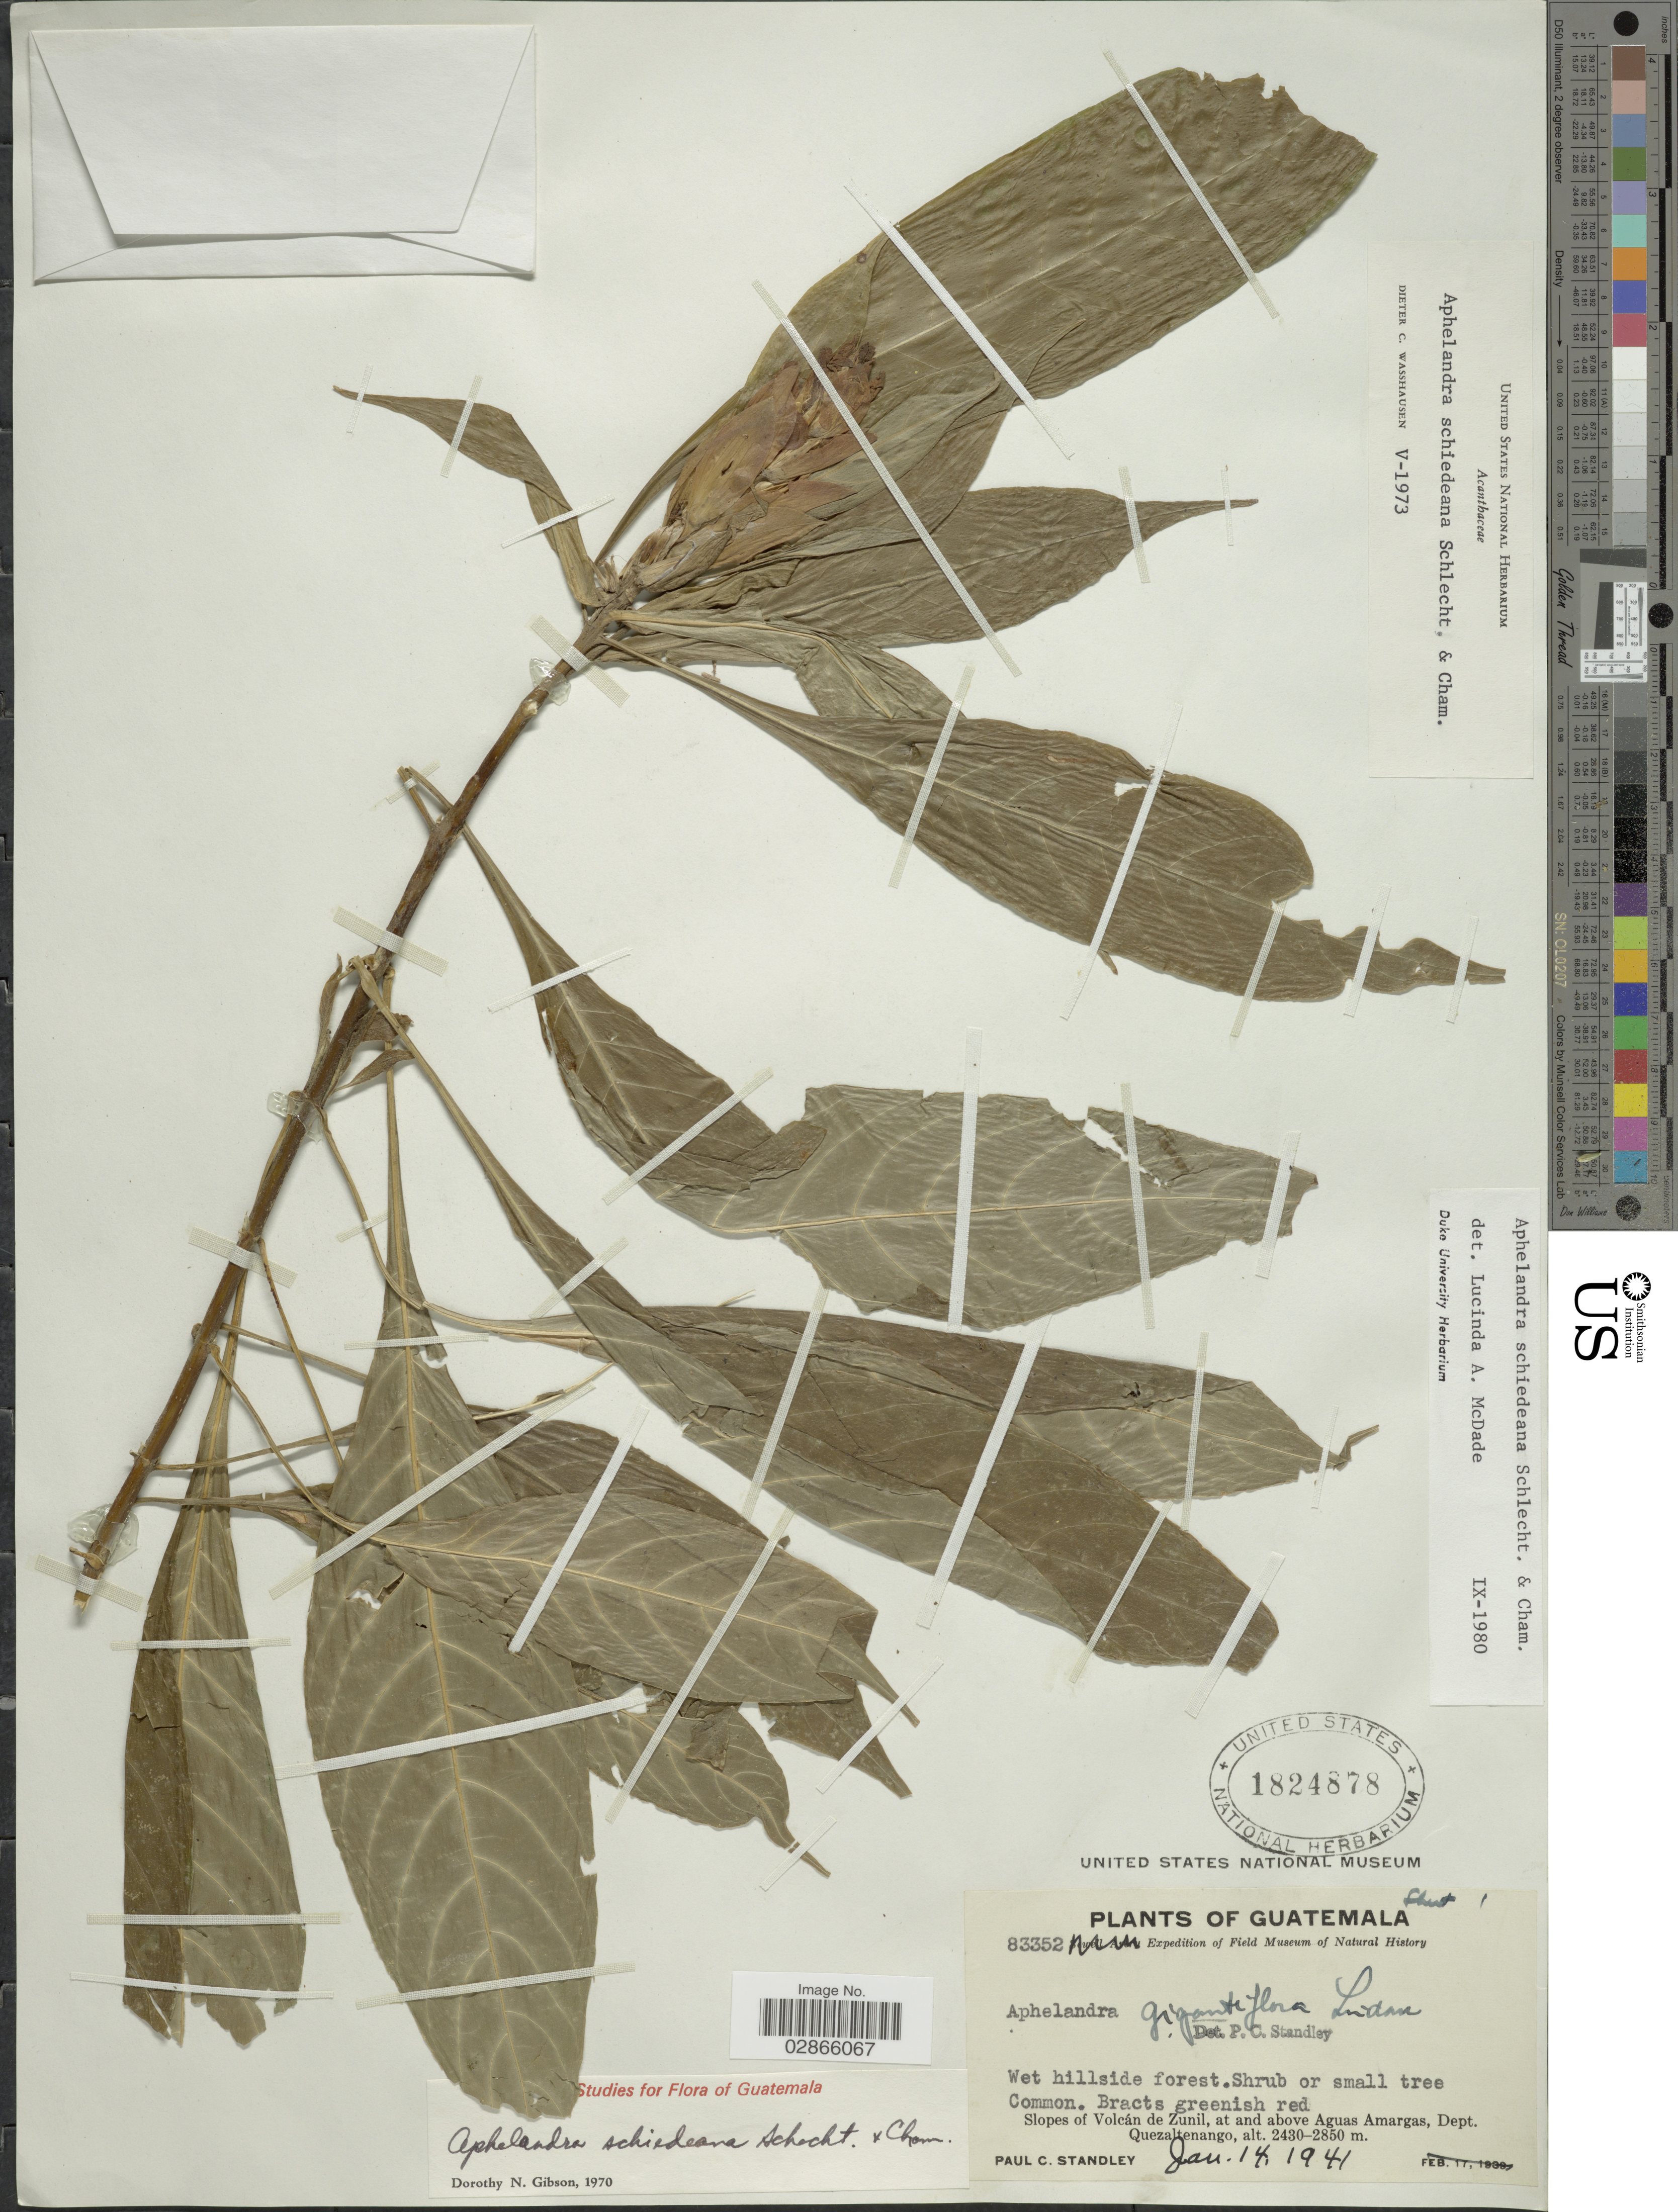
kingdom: Plantae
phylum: Tracheophyta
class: Magnoliopsida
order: Lamiales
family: Acanthaceae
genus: Aphelandra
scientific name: Aphelandra schiedeana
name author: Schltdl. & Cham.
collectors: P. C. Standley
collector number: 83352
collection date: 1941-01-14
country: Guatemala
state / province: Quetzaltenango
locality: Slopes of Volcán de Zunil, at and above Aguas Amargas, Dept. Quezaltenango.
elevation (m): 2430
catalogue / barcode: US 1824878